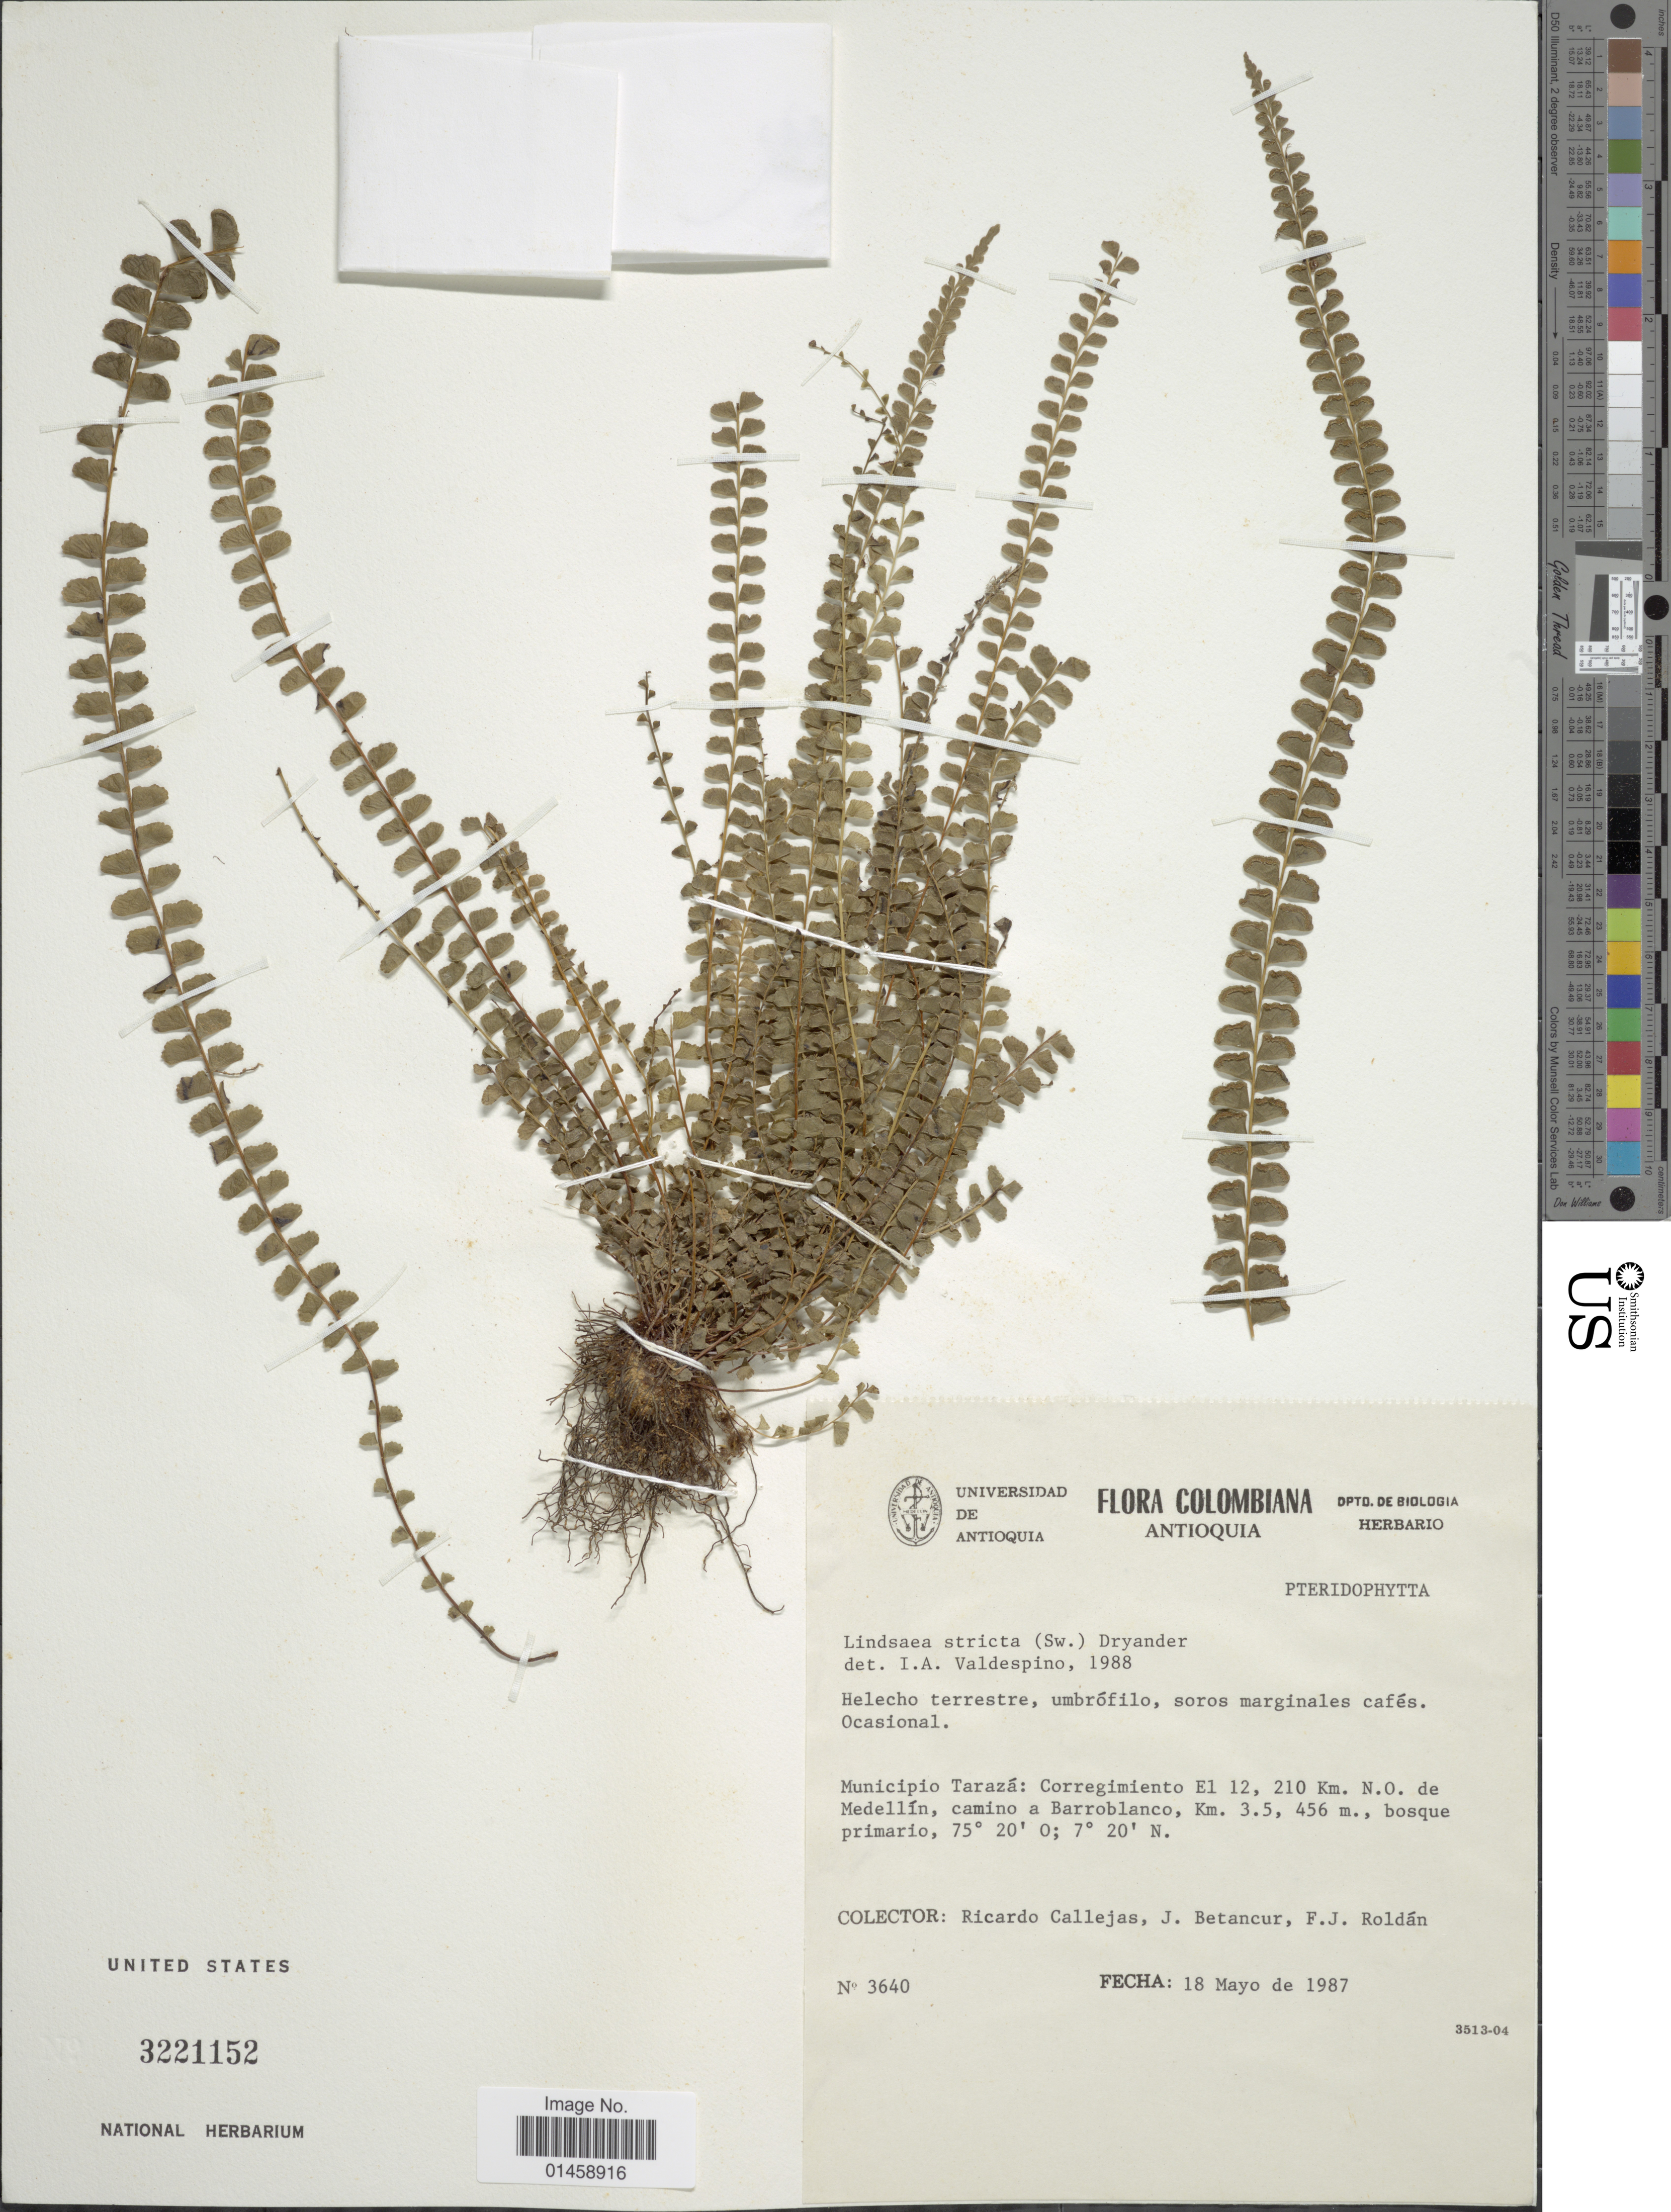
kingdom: Plantae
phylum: Tracheophyta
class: Polypodiopsida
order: Polypodiales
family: Lindsaeaceae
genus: Lindsaea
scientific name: Lindsaea stricta var. stricta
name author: (Sw.) Dryand.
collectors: R. Callejas, J. Betancur & F. J. Roldán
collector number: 3640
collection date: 1987-05-18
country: Colombia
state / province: Antioquia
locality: Municipio Taraza: Corregimiento El 12, 210 Km. N.O. de Medellin, camino a Barroblanco, km. 3.5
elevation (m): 456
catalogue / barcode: US 3221152